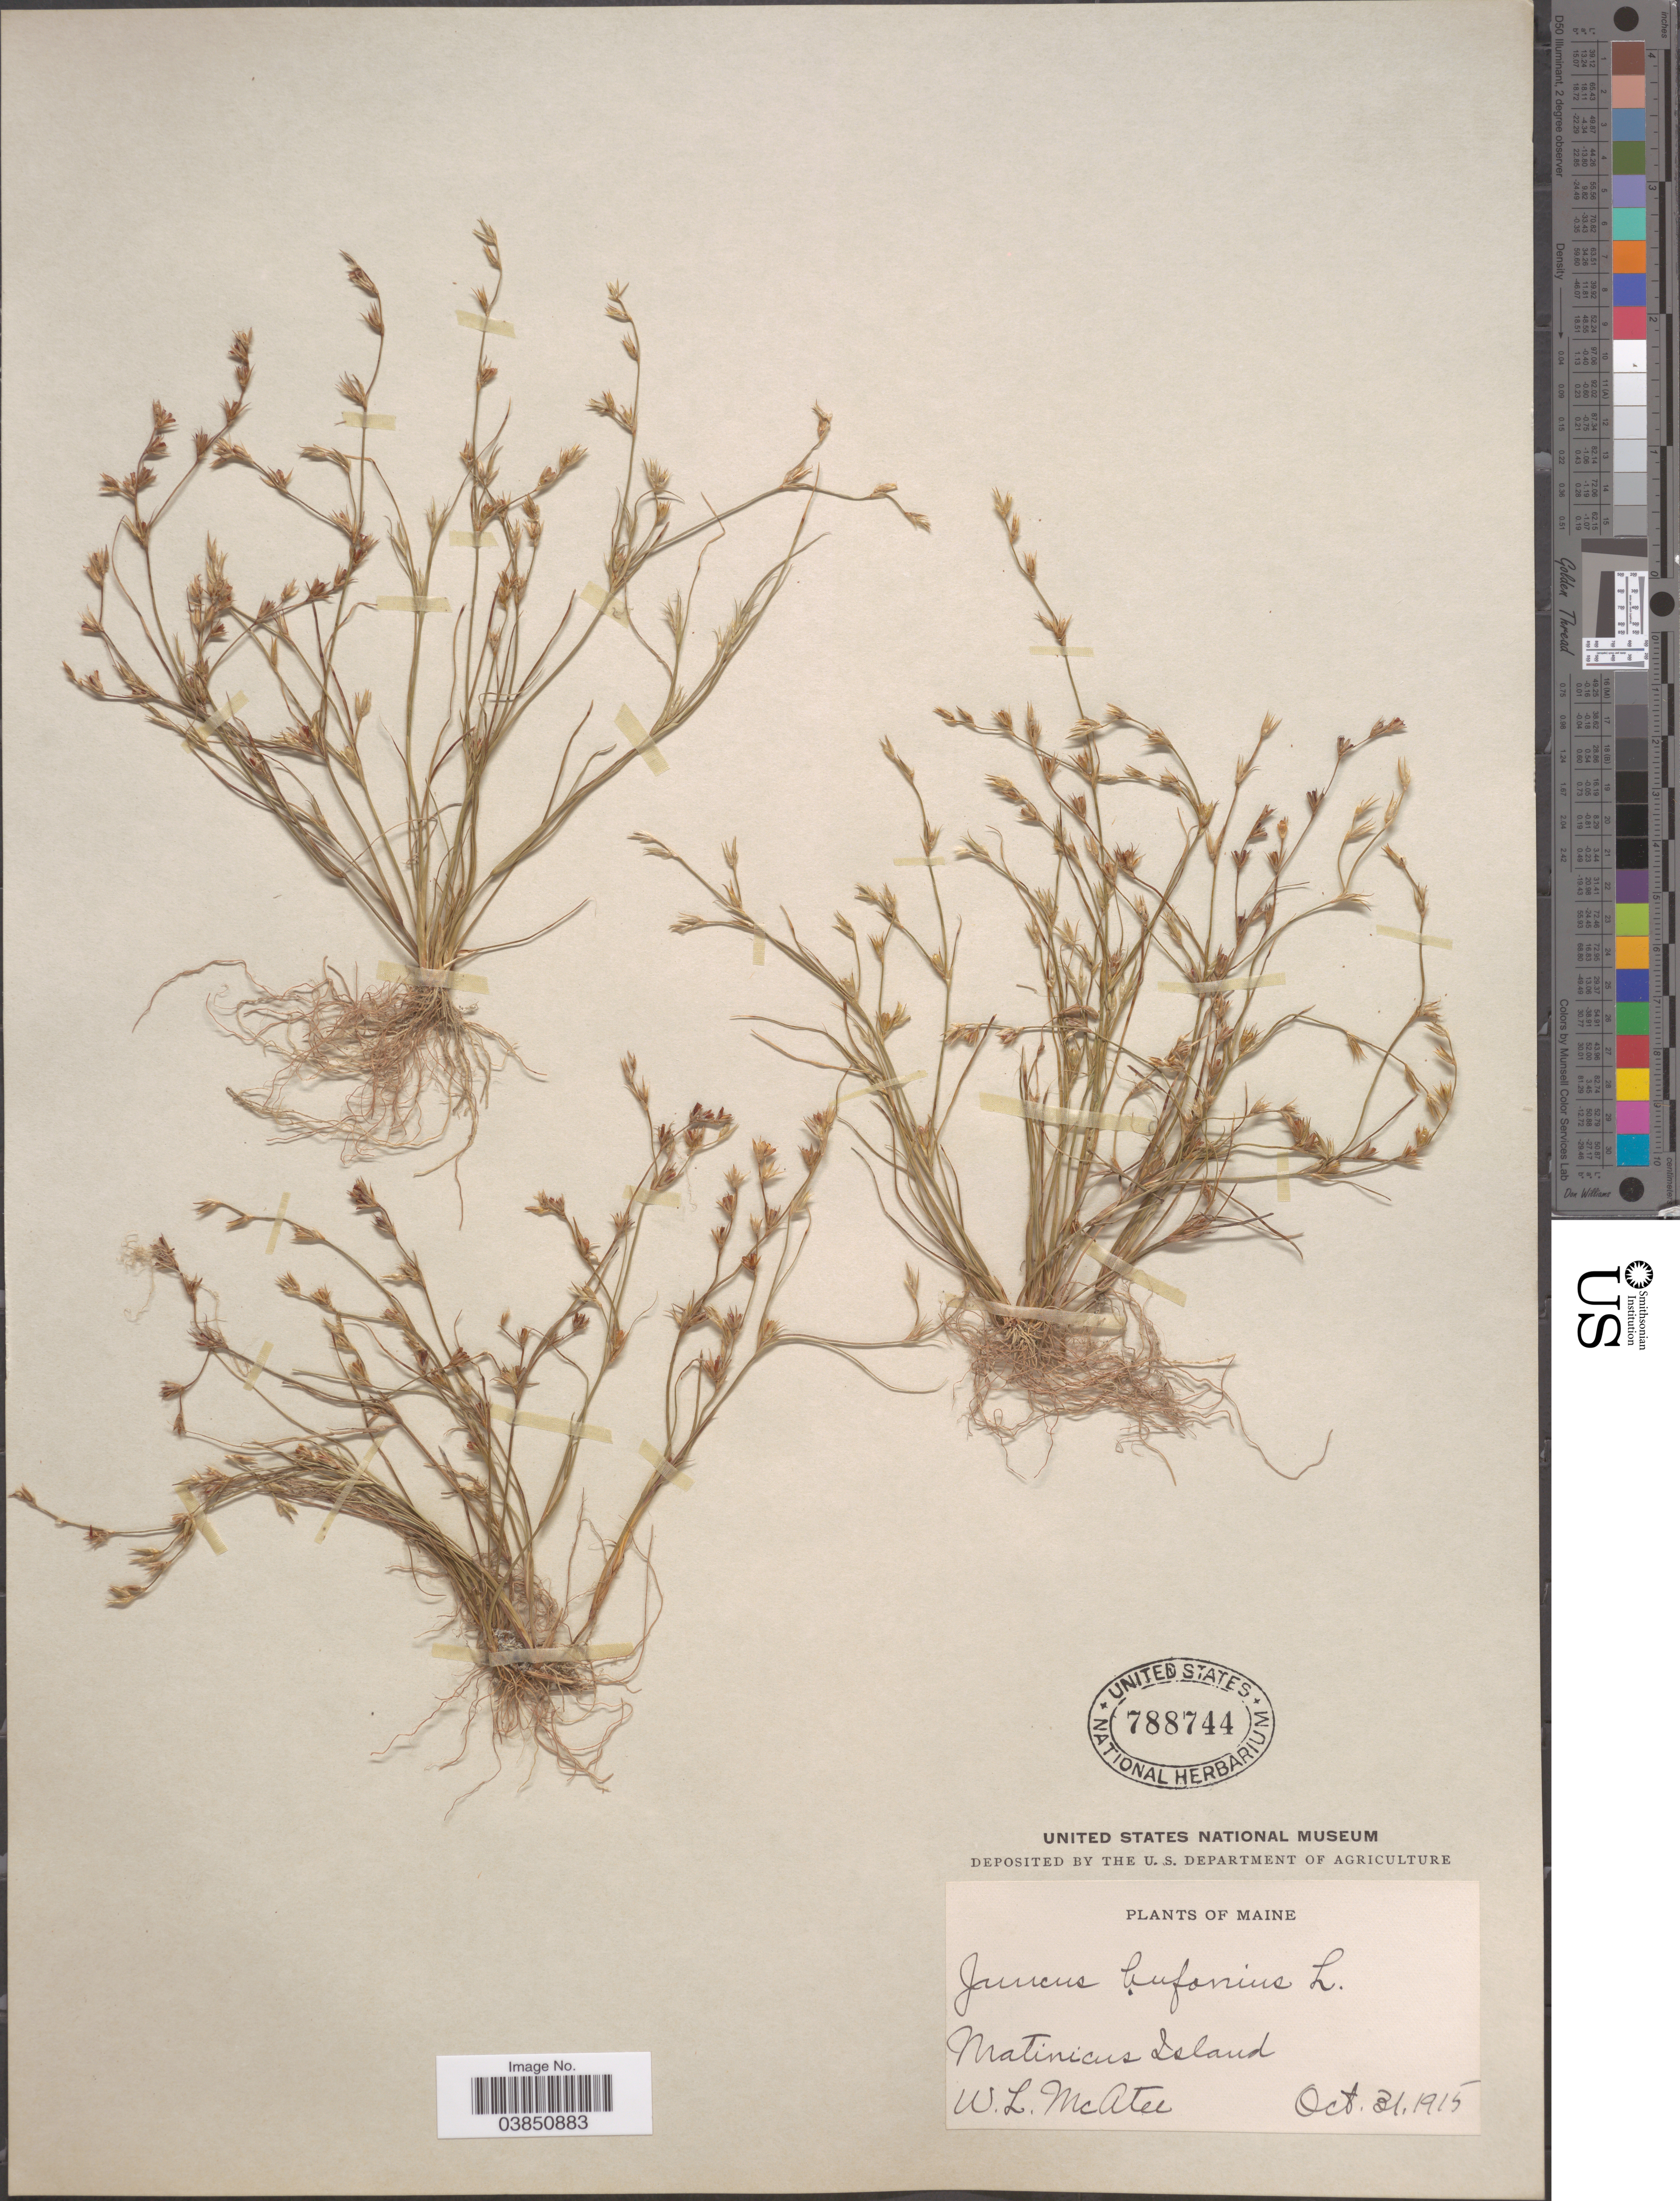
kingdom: Plantae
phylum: Tracheophyta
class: Liliopsida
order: Poales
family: Juncaceae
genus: Juncus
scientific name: Juncus bufonius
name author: L.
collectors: W. McAtee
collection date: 1915-10-31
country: United States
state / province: Maine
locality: Matinicus Island.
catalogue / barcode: US 788744